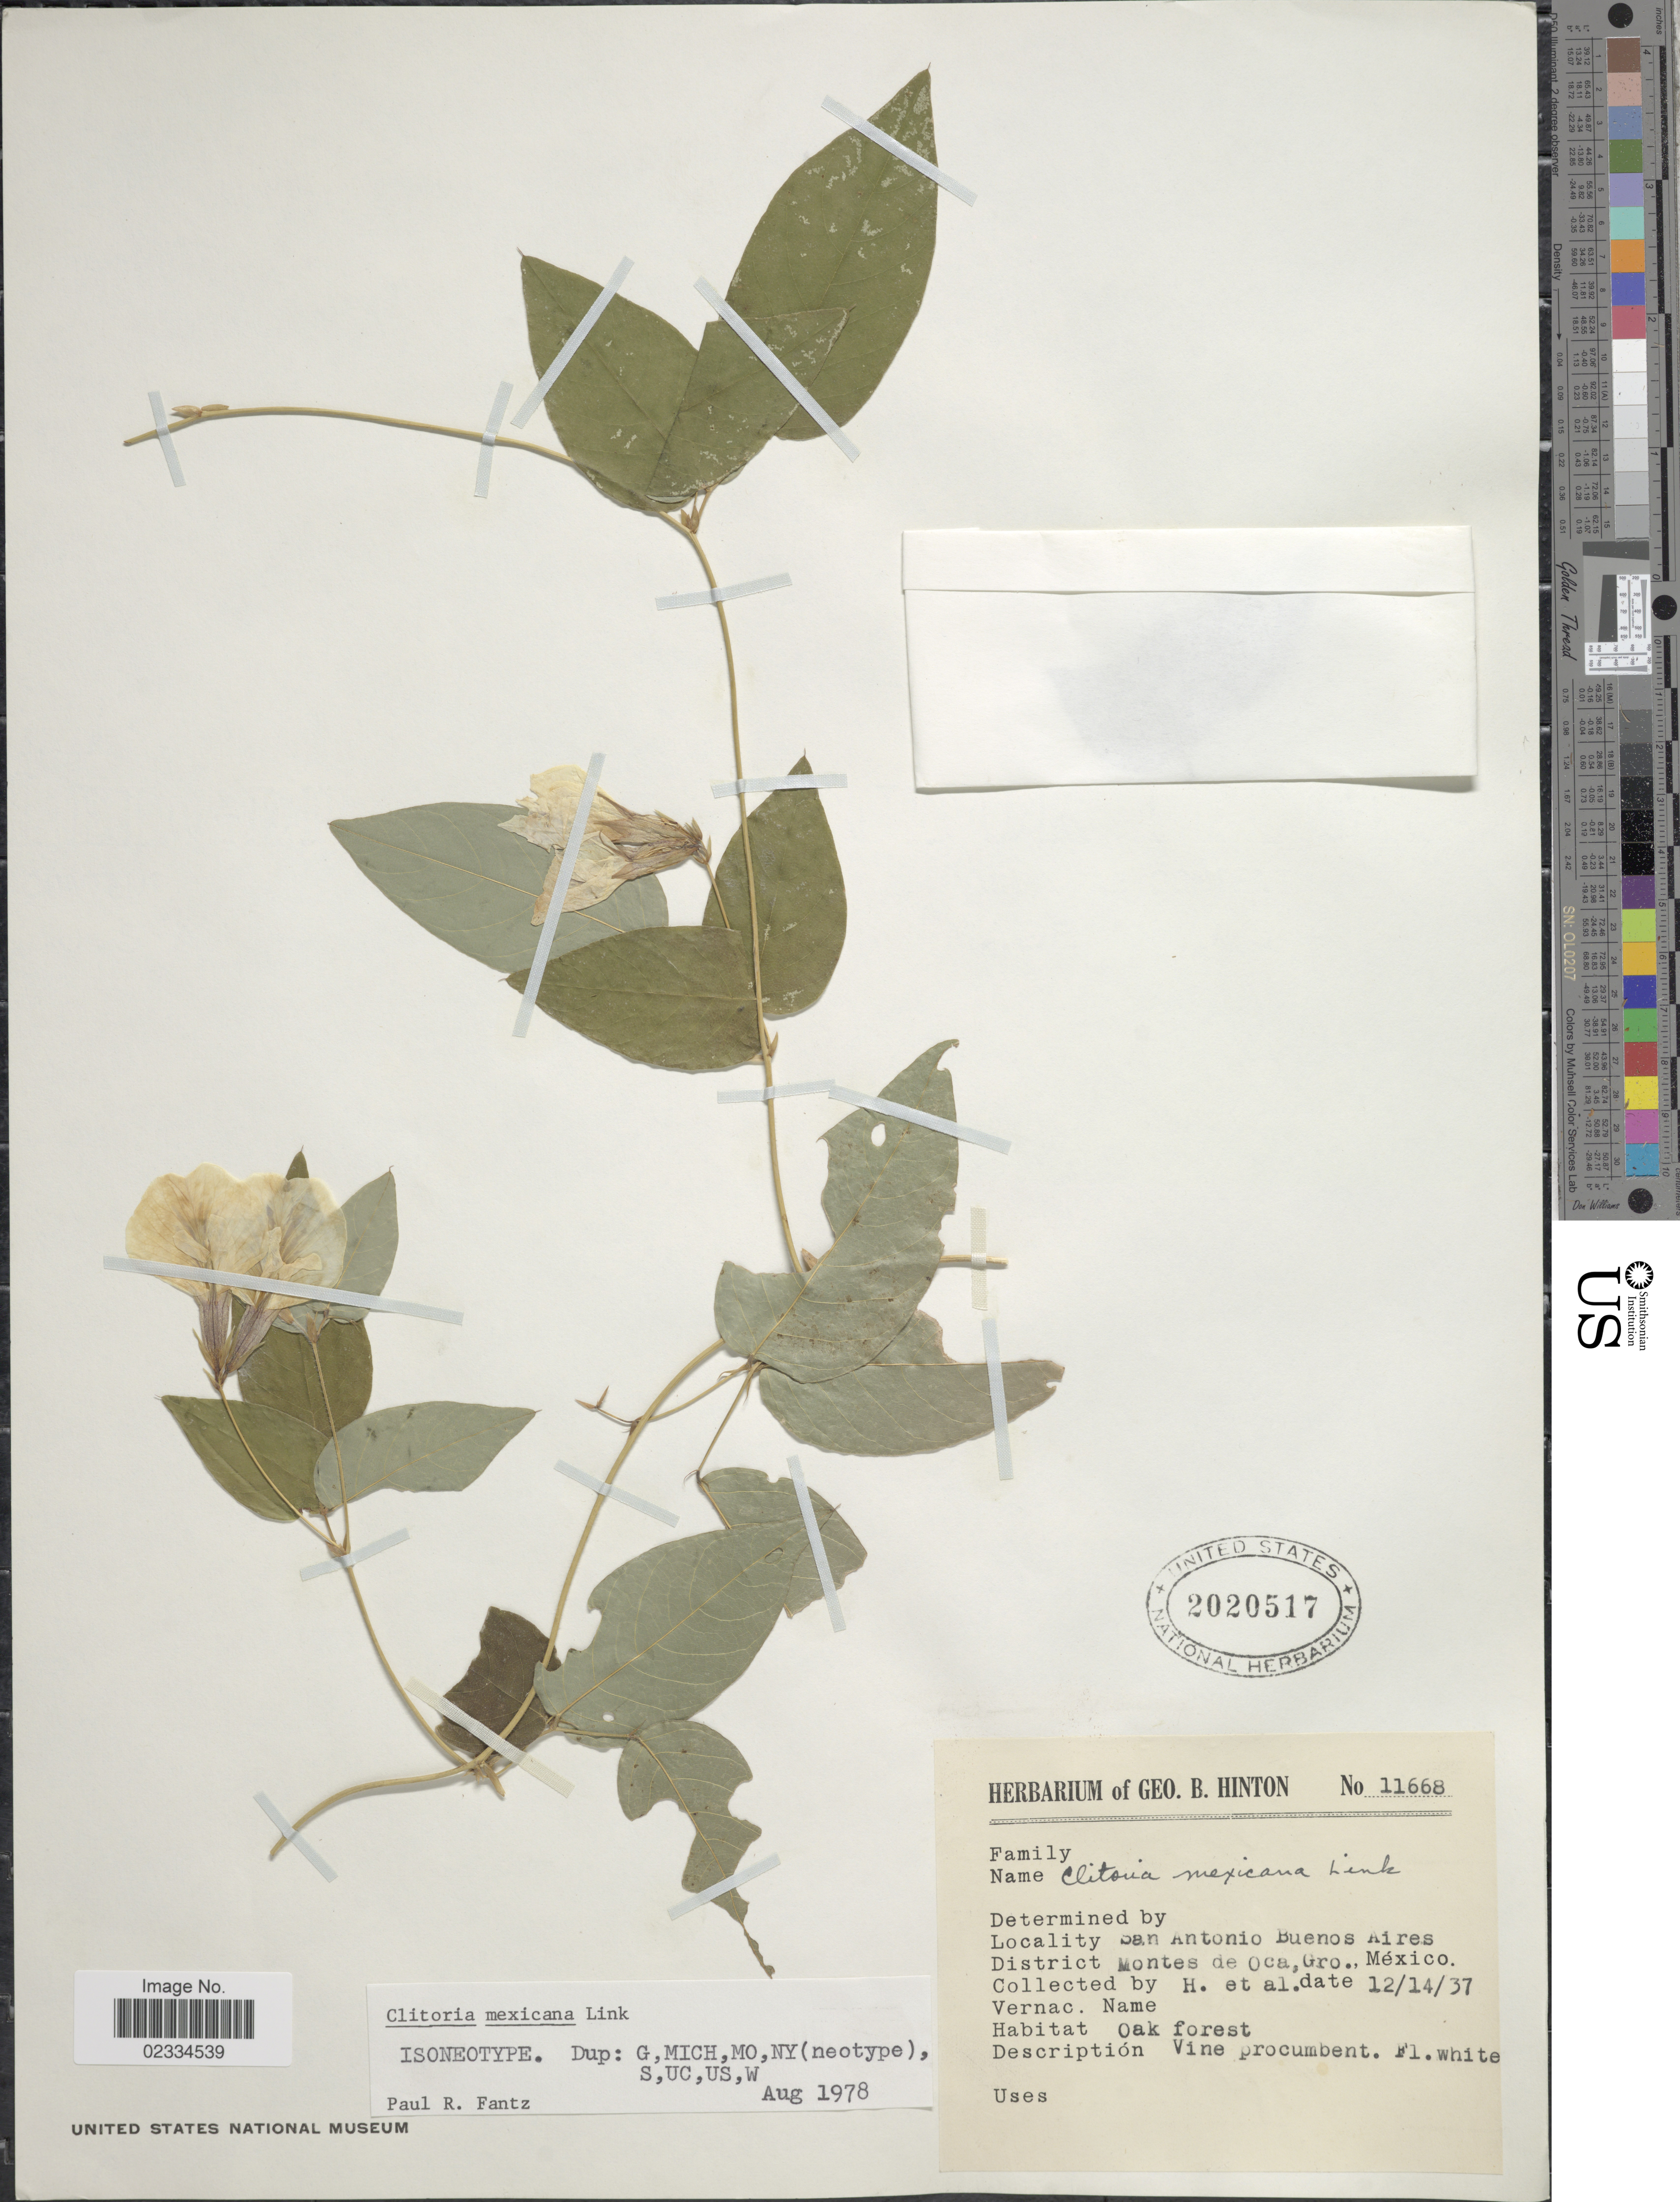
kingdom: Plantae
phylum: Tracheophyta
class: Magnoliopsida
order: Fabales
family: Fabaceae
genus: Clitoria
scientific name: Clitoria mexicana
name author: Link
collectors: G. B. Hinton & et al.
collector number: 11668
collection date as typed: Transcribed d/m/y: 14/12/37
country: Mexico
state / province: Guerrero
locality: San Antonio Buenos Aires, District Montes de Oca., Gro.,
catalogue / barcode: US 2020517